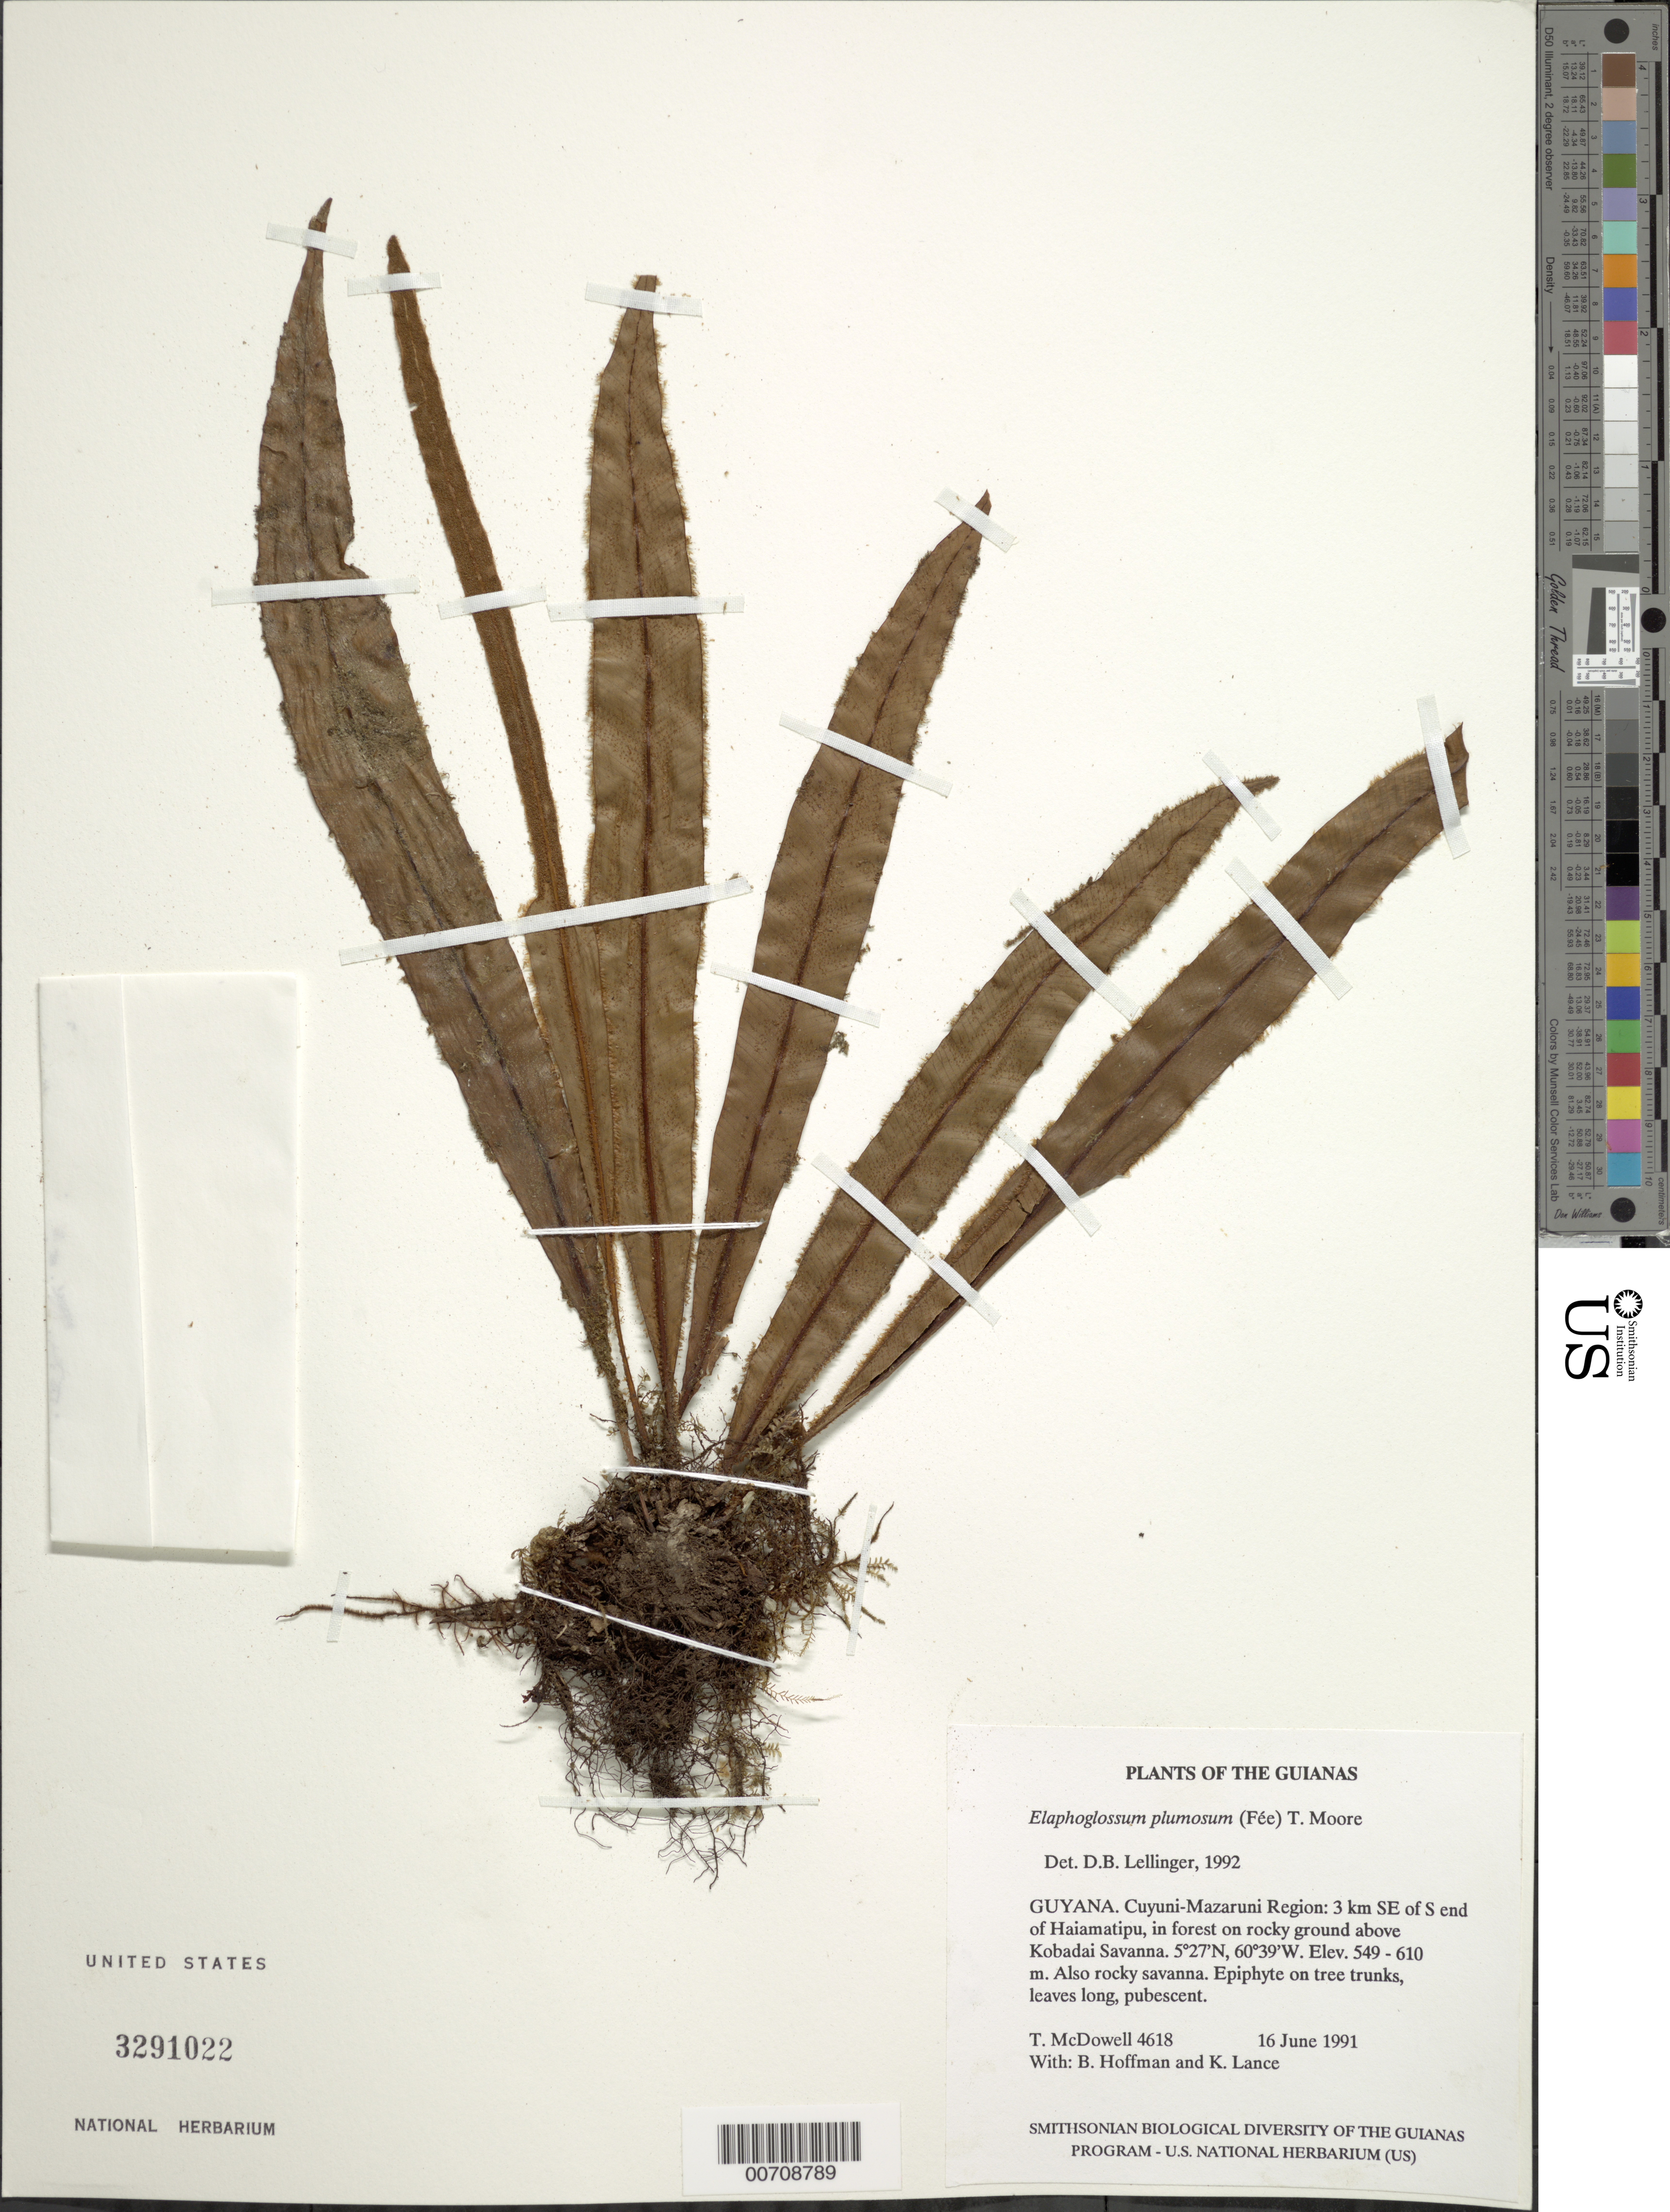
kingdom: Plantae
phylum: Tracheophyta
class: Polypodiopsida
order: Polypodiales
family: Dryopteridaceae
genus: Elaphoglossum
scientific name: Elaphoglossum plumosum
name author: (Fée) T. Moore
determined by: Lellinger, David B., (BOT), Smithsonian Institution - National Museum of Natural History (UNITED STATES)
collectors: T. McDowell, B. Hoffman & K. Lance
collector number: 4618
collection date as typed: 16 June 1991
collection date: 1991-06-16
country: Guyana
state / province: Cuyuni-Mazaruni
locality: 3 km SE of S end of Haiamatipu, above Kobadai Savanna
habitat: Forest on rocky ground; also rocky savanna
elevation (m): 550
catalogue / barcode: US 3291022